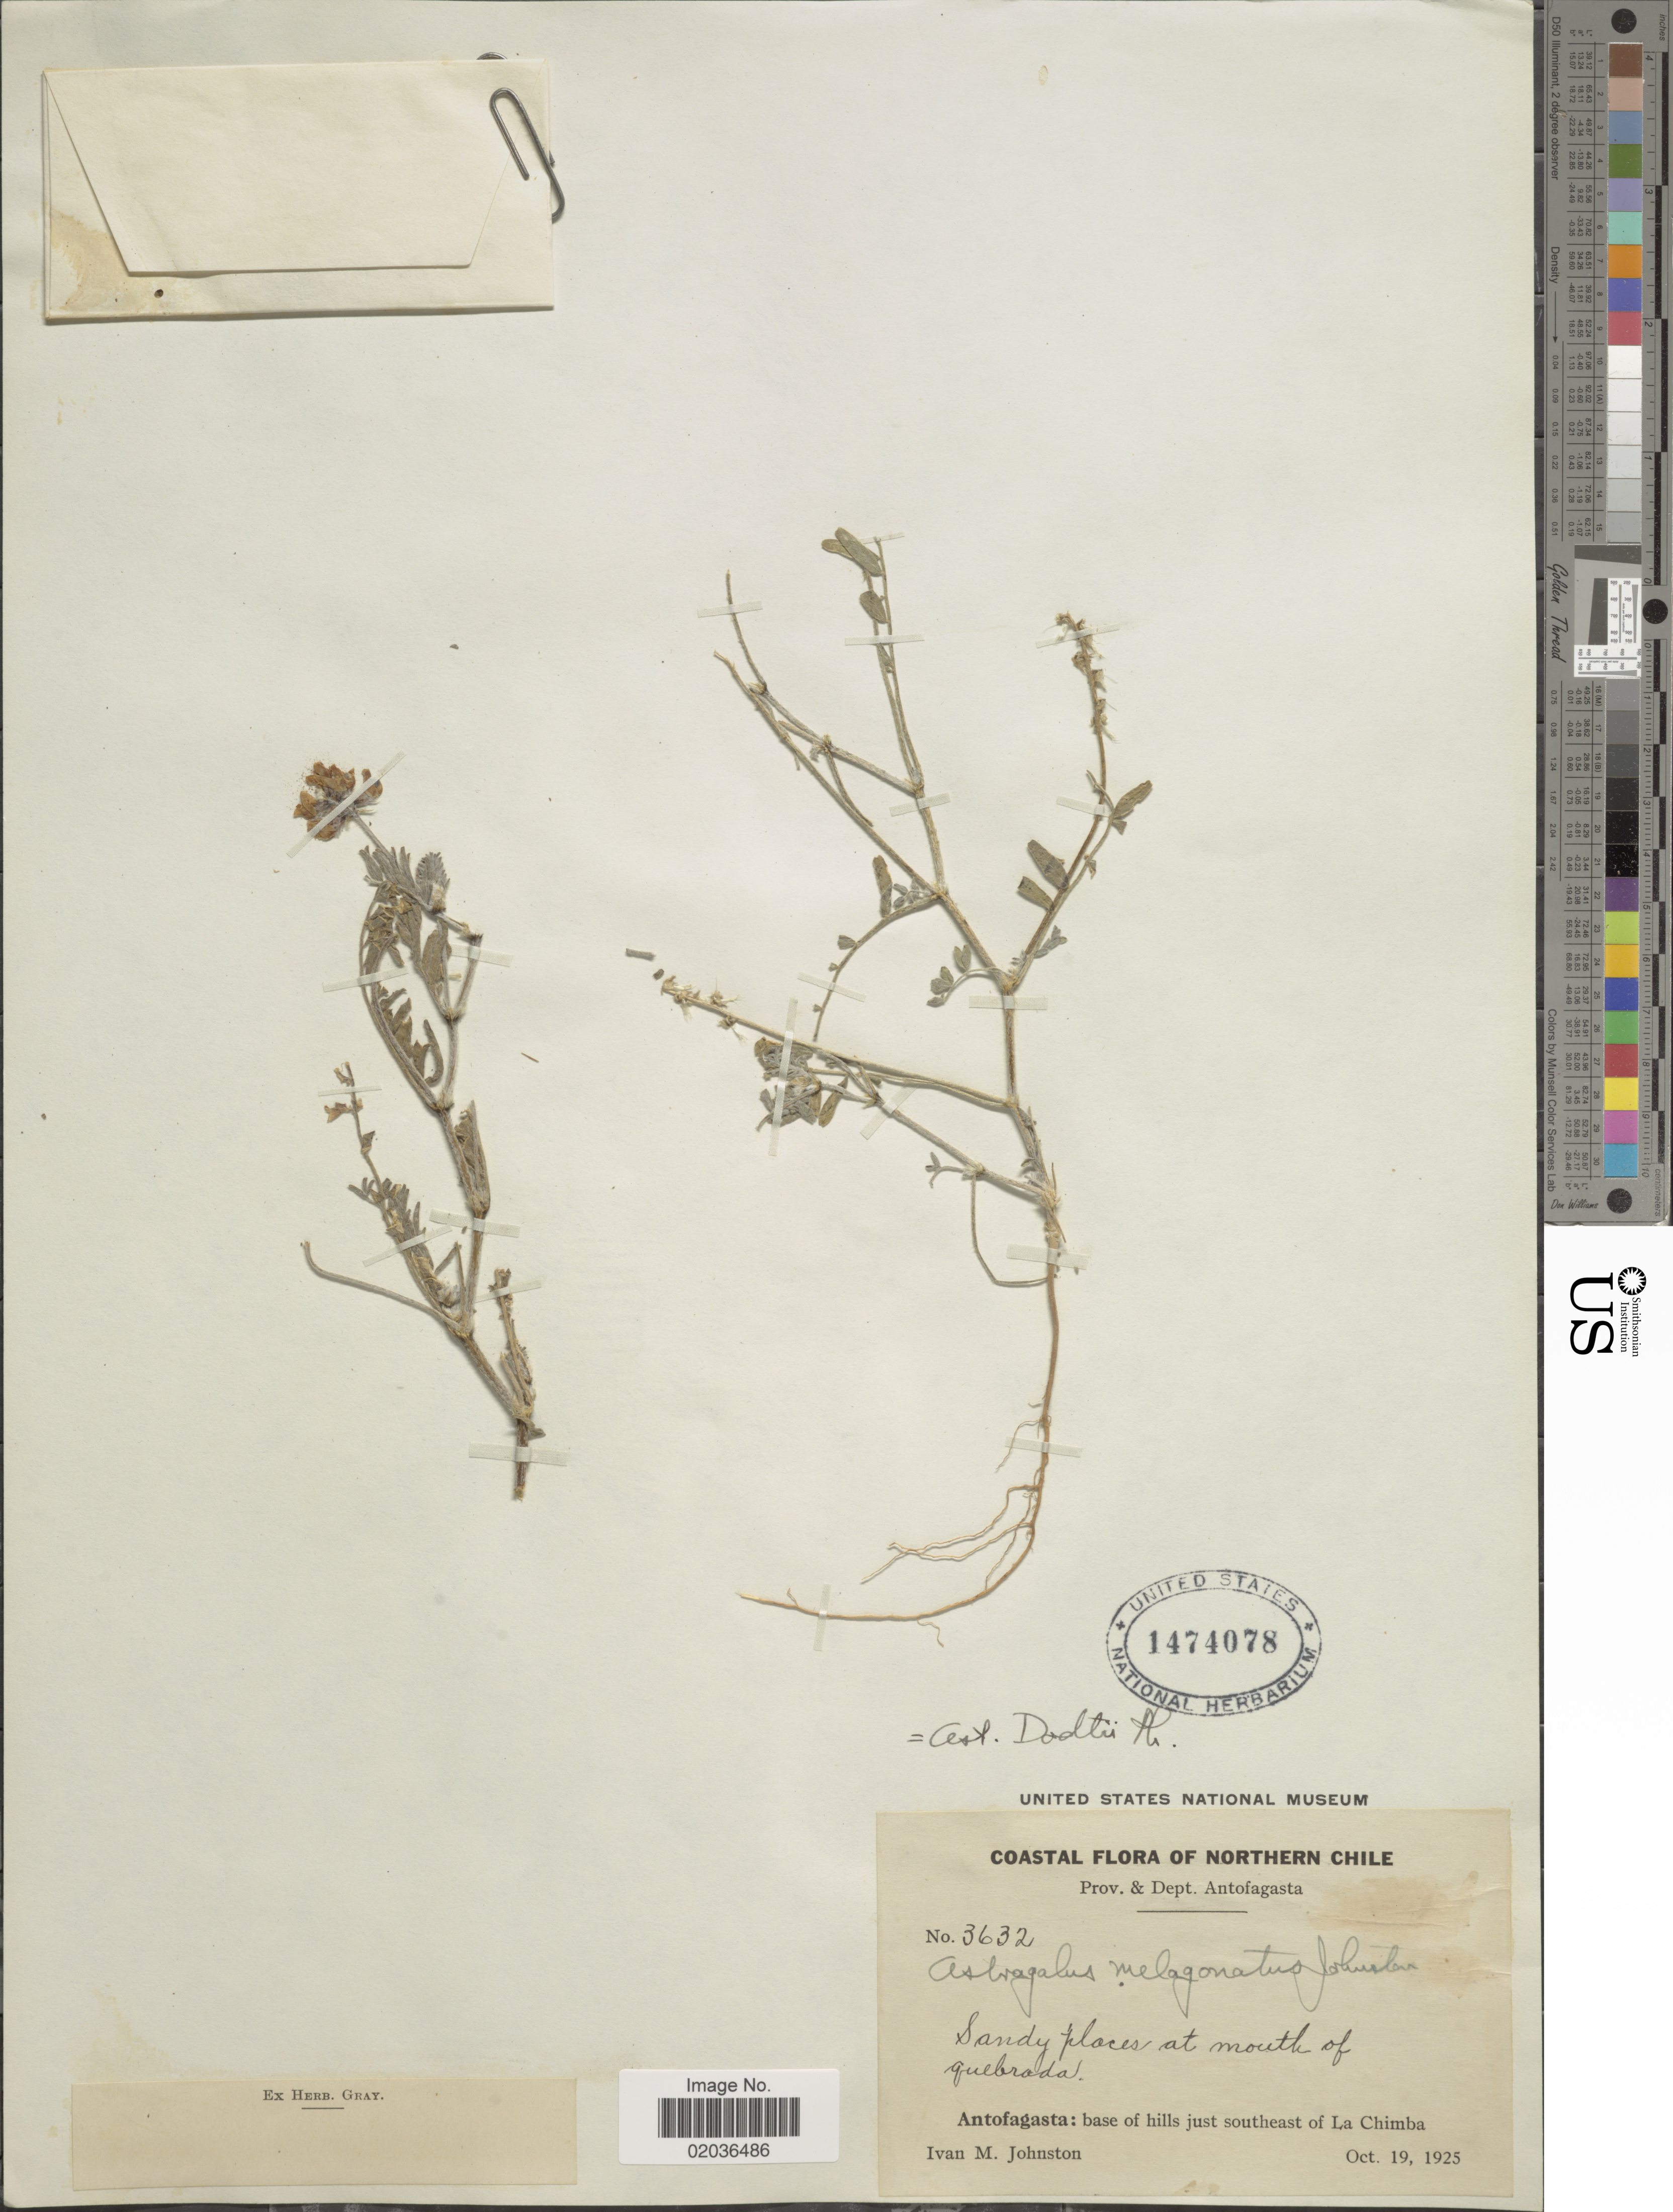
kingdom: Plantae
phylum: Tracheophyta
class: Magnoliopsida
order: Fabales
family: Fabaceae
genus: Astragalus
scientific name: Astragalus dodtii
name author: Phil.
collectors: I.M. Johnston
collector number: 3632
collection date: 1925-10-19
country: Chile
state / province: Antofagasta (II)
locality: Coastal Flora of Northern Chile. Prov. & Dept. Antofagasta. Sandy places at mouth of quebrada. Antofagasta: base of hills just southeast of La Chimba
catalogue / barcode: US 1474078